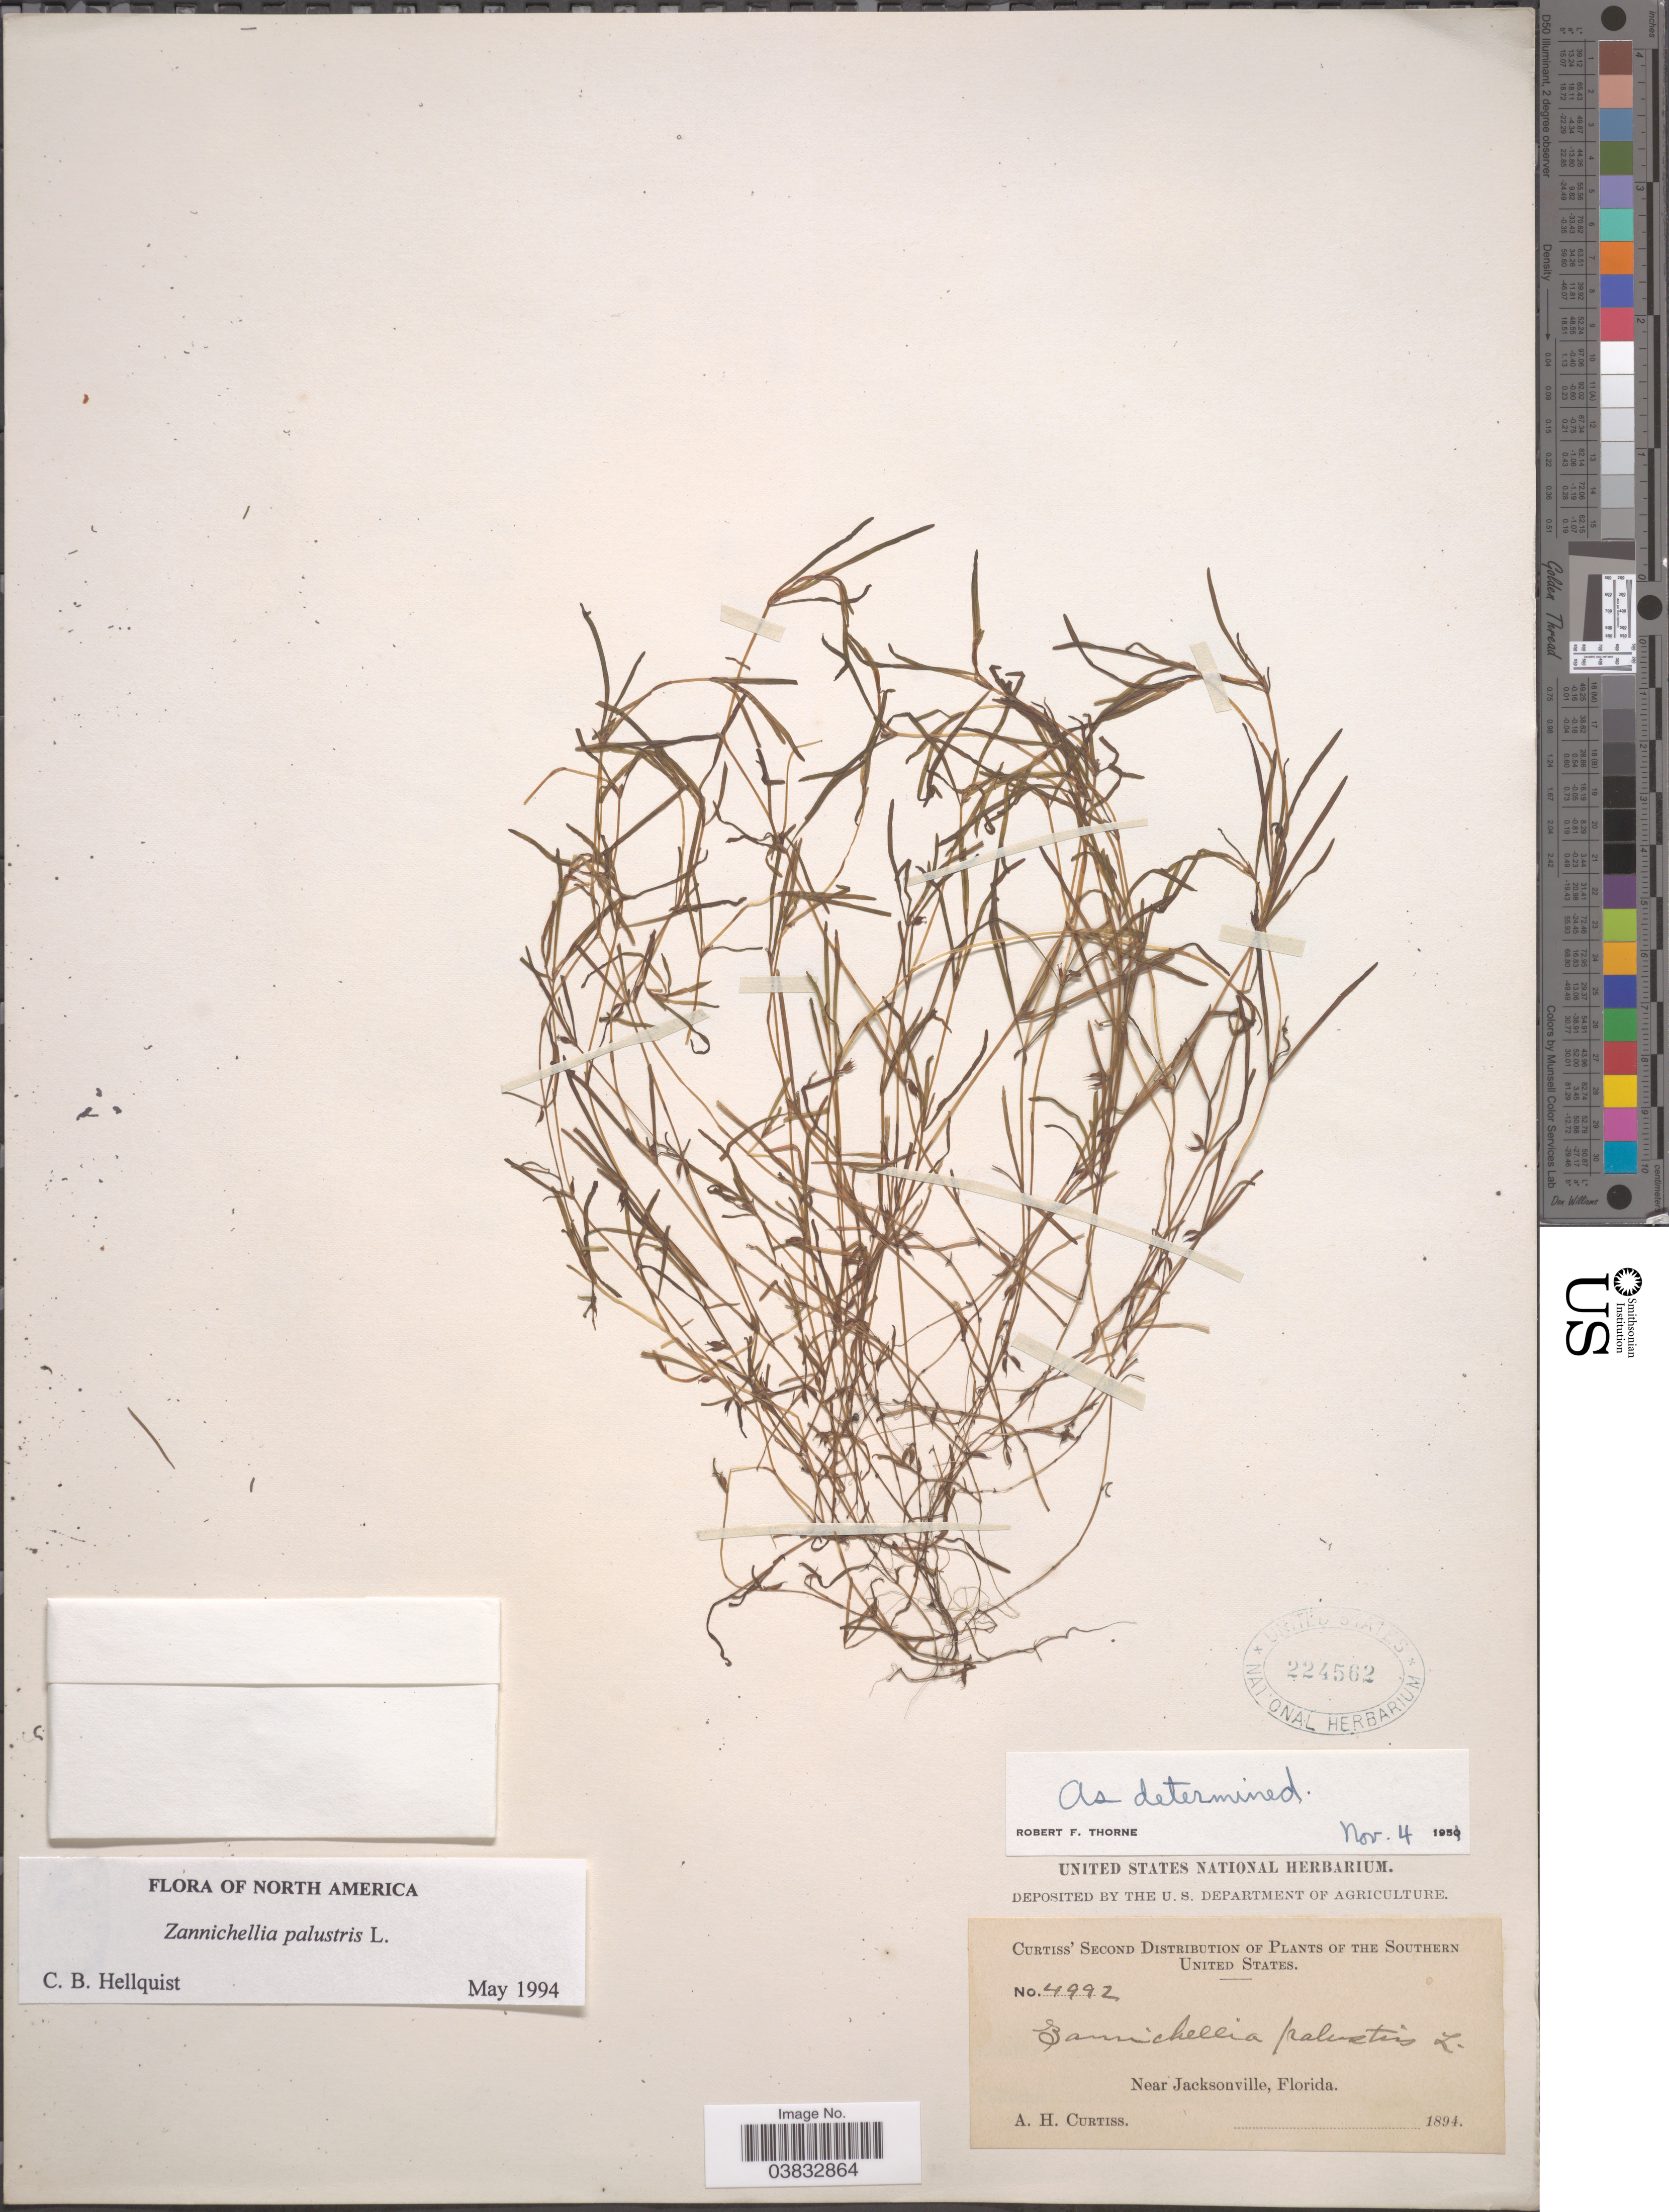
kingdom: Plantae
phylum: Tracheophyta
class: Liliopsida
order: Alismatales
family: Potamogetonaceae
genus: Zannichellia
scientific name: Zannichellia palustris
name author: L.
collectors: A. H. Curtiss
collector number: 4992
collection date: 1894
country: United States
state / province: Florida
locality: The Southern United States. Near Jacksonville.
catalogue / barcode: US 224562